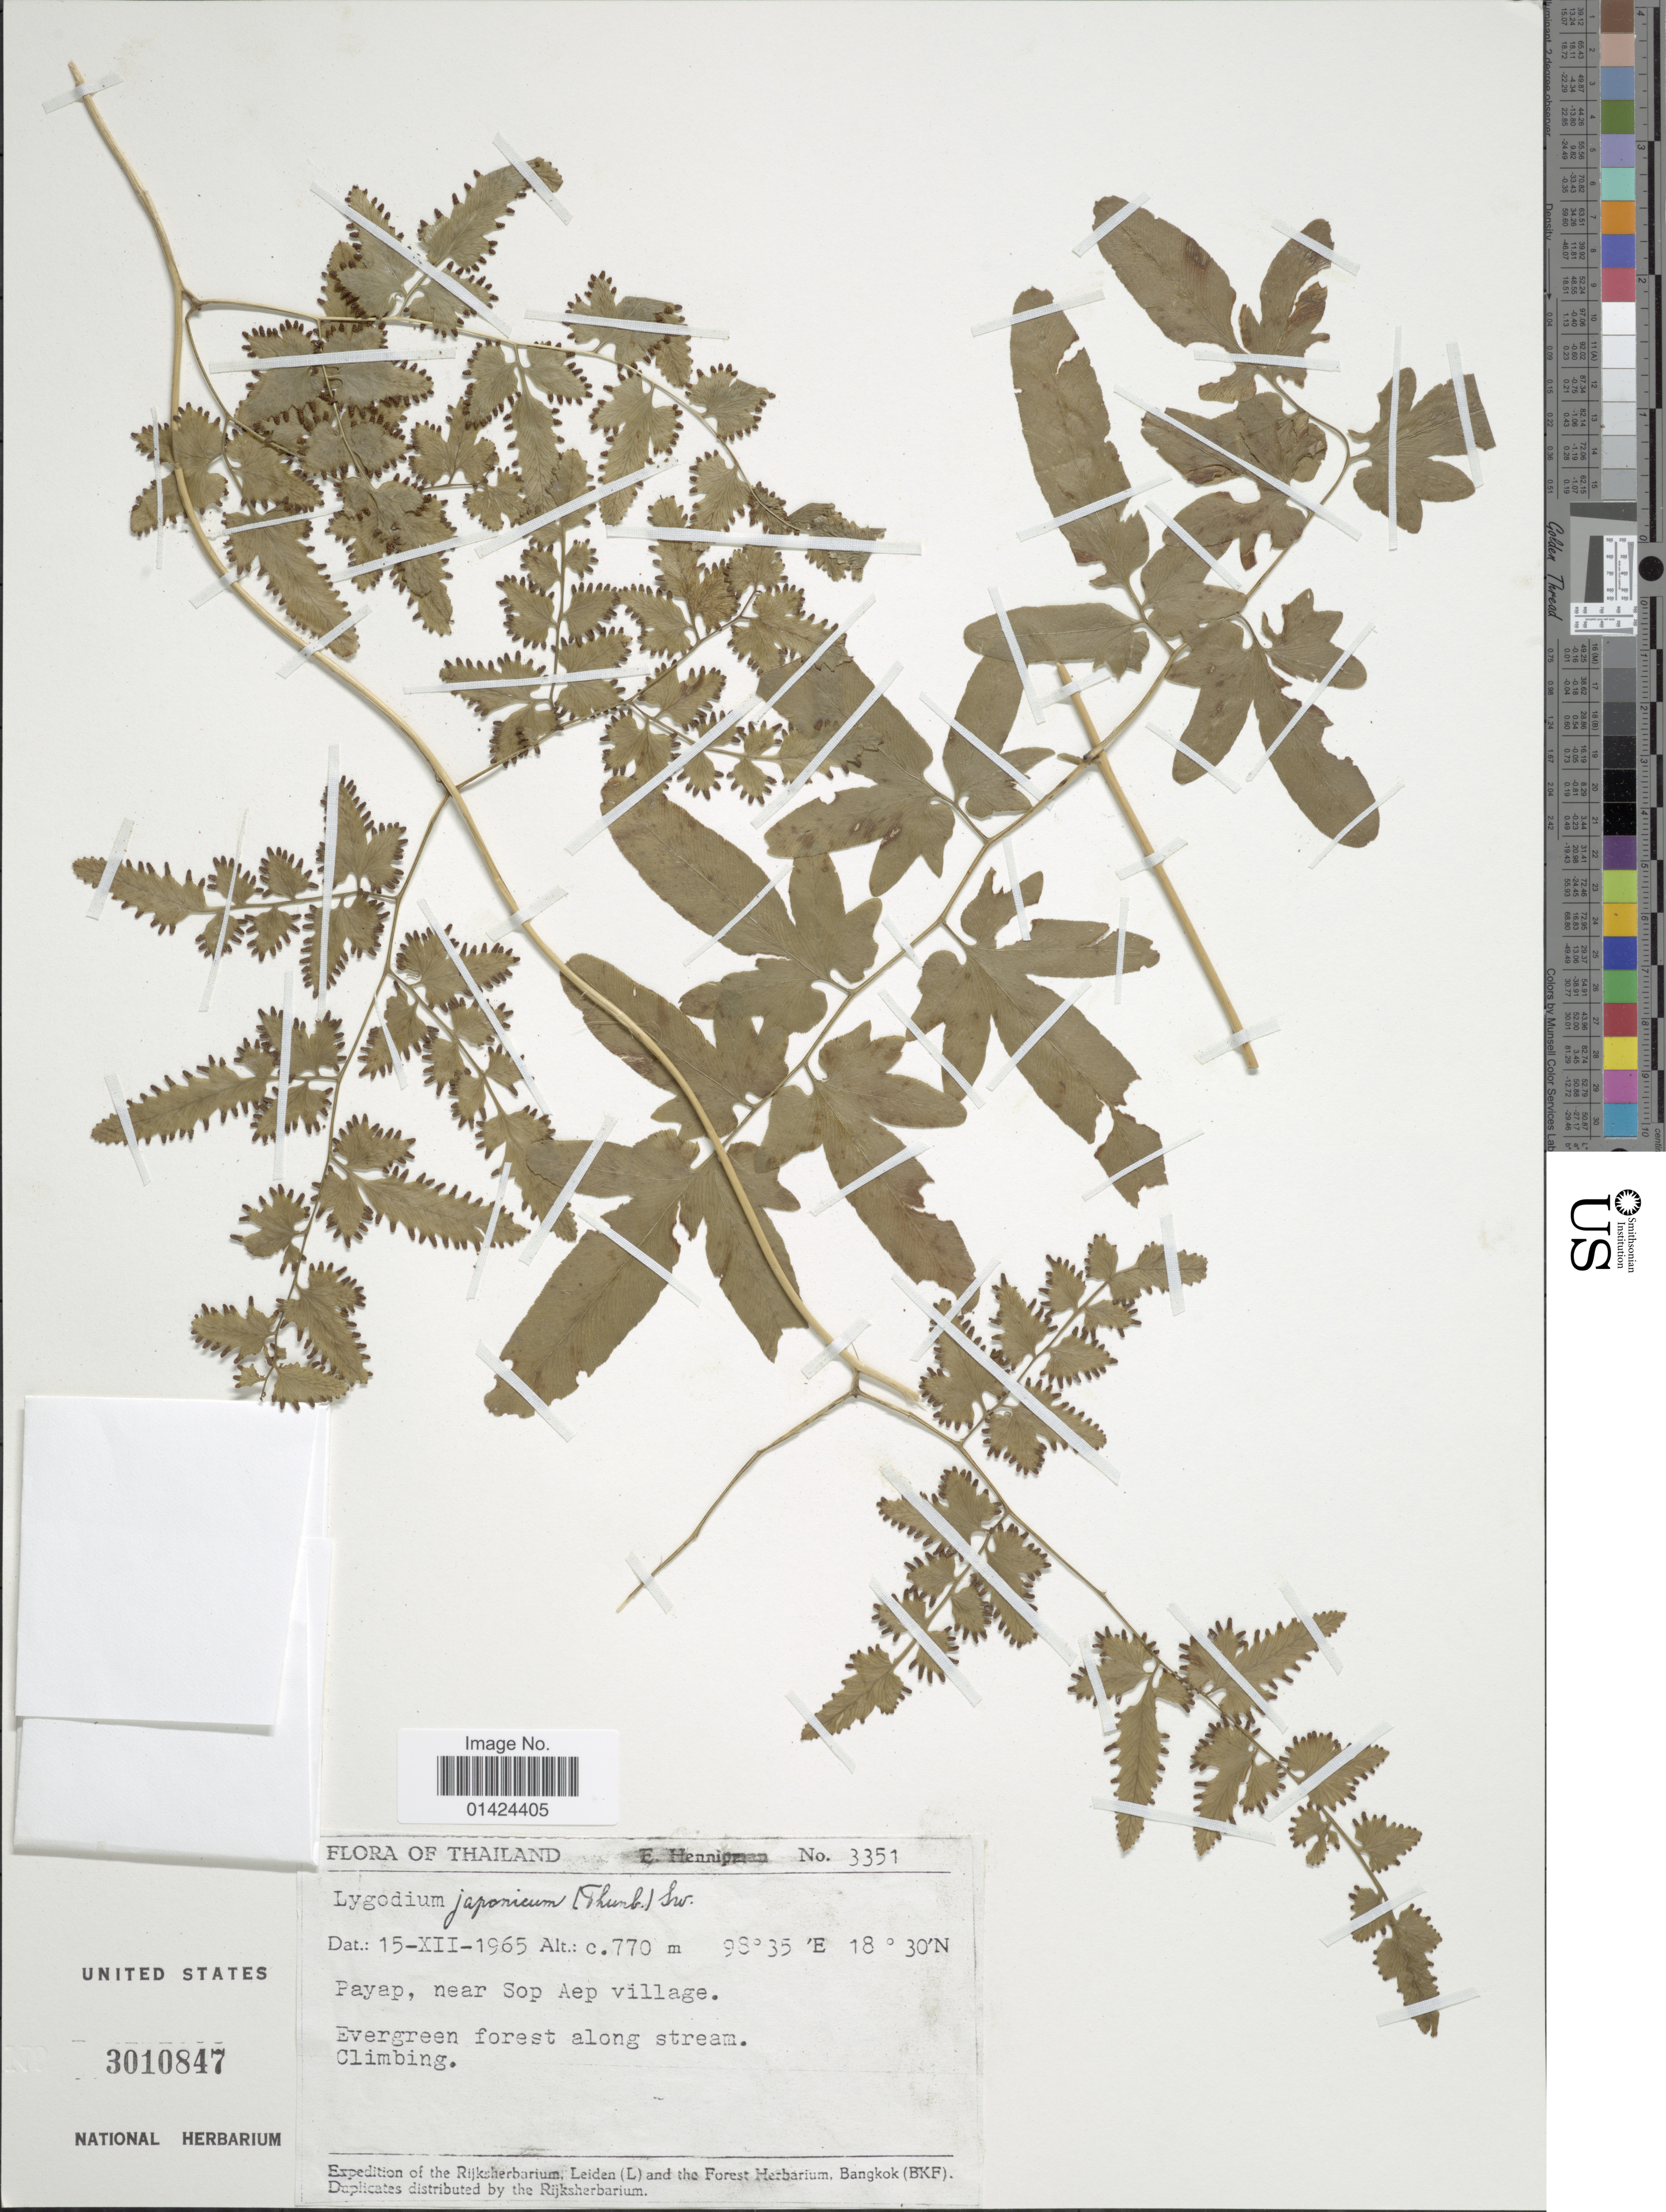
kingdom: Plantae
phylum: Tracheophyta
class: Polypodiopsida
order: Schizaeales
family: Lygodiaceae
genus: Lygodium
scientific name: Lygodium japonicum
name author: (Thunb.) Sw.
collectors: E. Hennipman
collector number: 3351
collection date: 1965-12-15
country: Thailand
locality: Payap, near Sop Aep village.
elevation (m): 770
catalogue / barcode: US 3010847